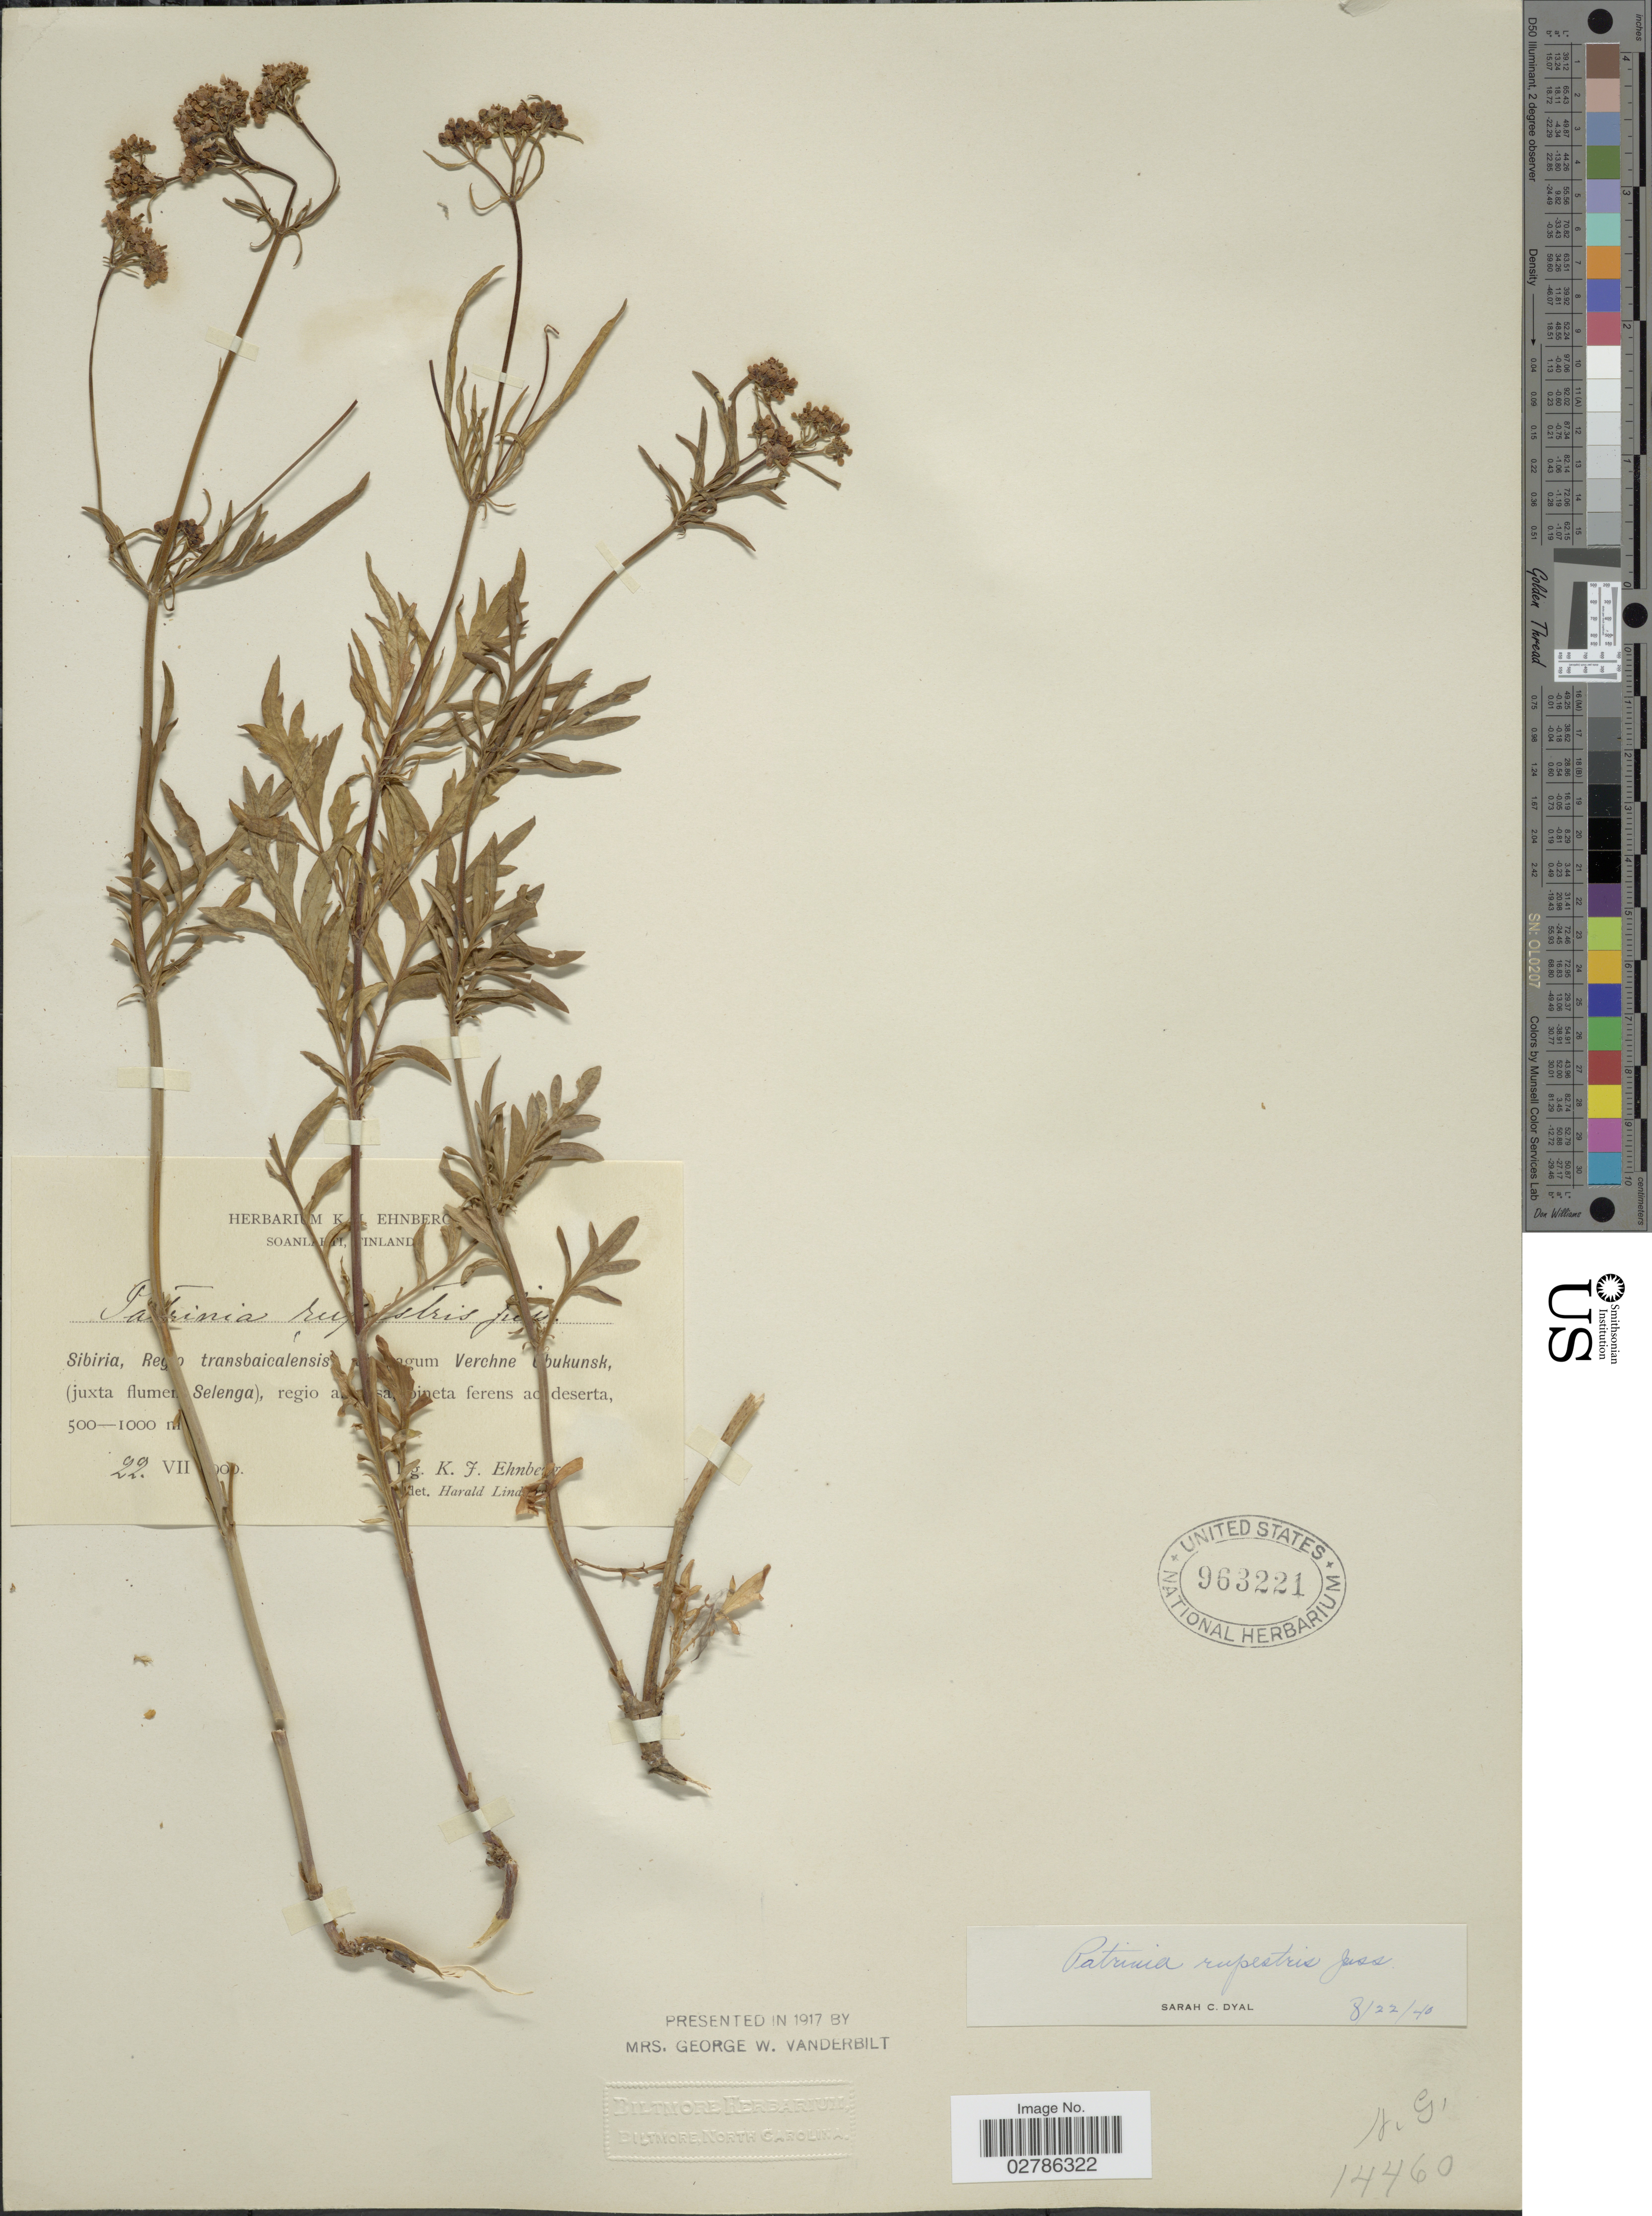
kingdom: Plantae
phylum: Tracheophyta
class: Magnoliopsida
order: Dipsacales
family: Caprifoliaceae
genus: Patrinia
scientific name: Patrinia rupestris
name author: (Pall.) Dufr.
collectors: K. Ehnberg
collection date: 1900-07-22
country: Finland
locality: Soanlahti, Sibiria, Regio transbaicalensis Verchne Ubukunsk (juxta flumen Selenga) regop pineta ferens ad deserta.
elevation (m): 500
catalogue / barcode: US 963221